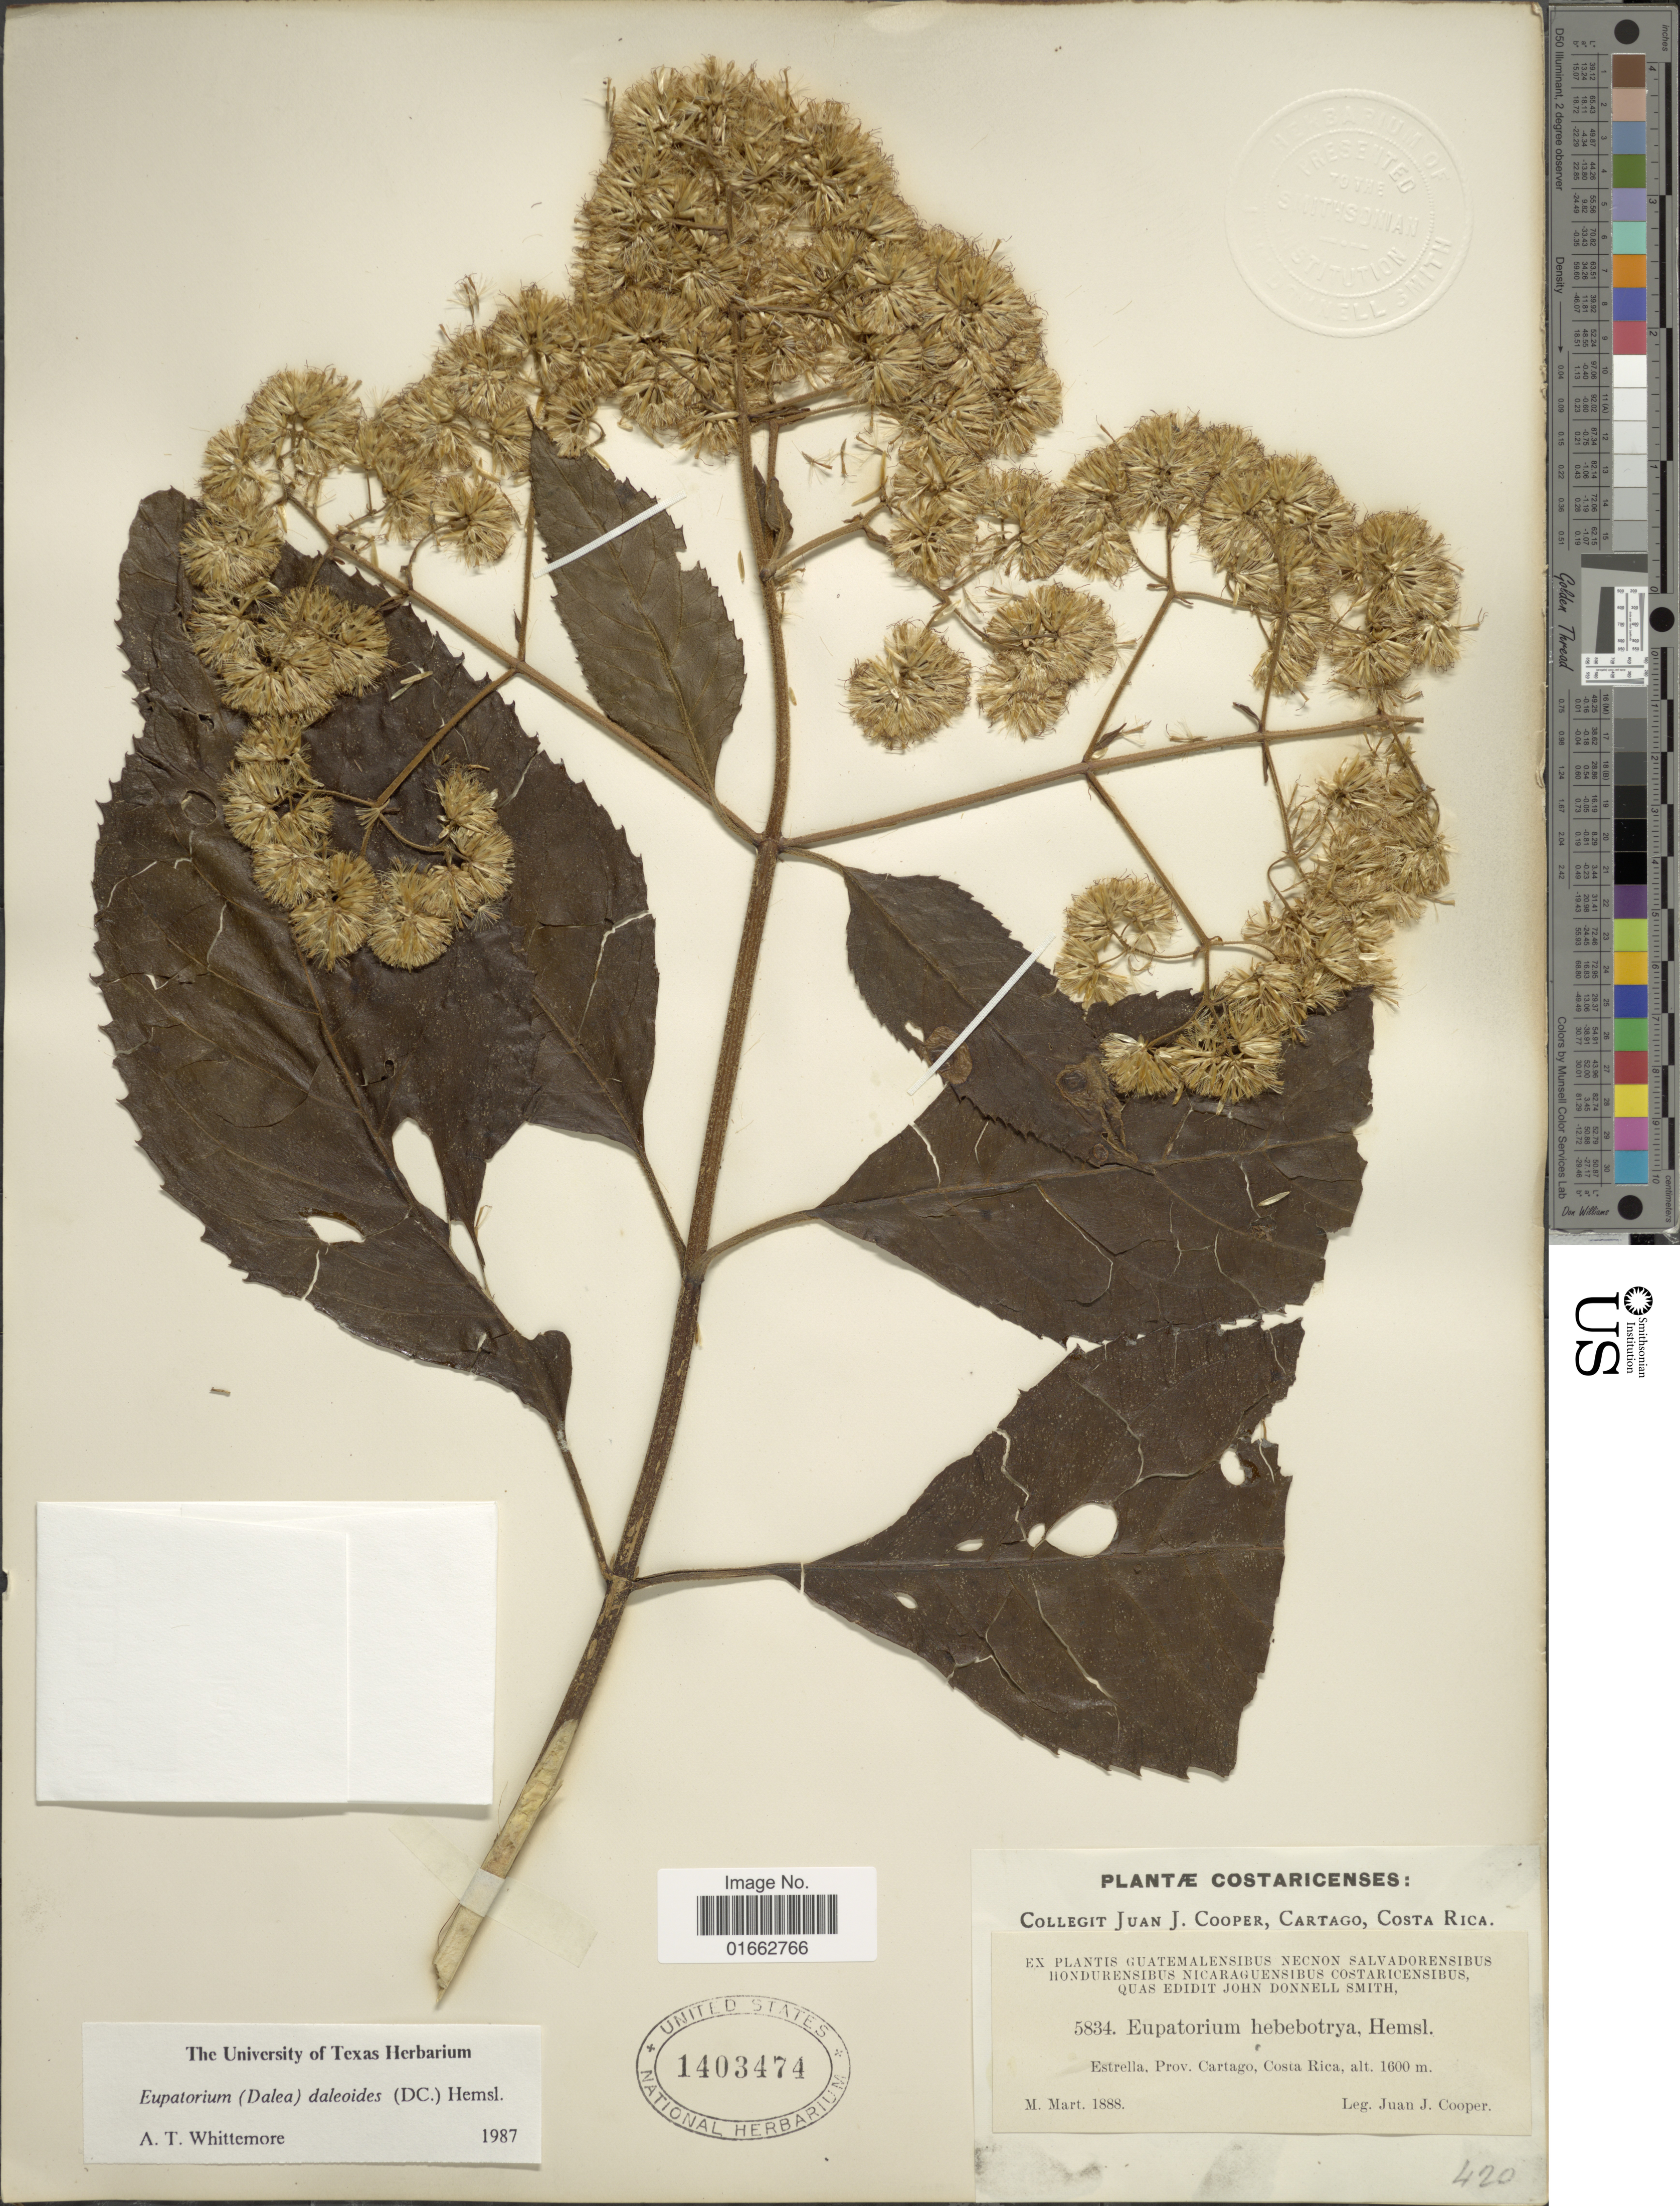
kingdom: Plantae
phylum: Tracheophyta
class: Magnoliopsida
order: Asterales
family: Asteraceae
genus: Critonia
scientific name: Critonia daleoides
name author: DC.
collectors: J. J. Cooper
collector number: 5834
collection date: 1888-03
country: Costa Rica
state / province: Cartago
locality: Estrella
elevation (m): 1600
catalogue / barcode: US 1403474